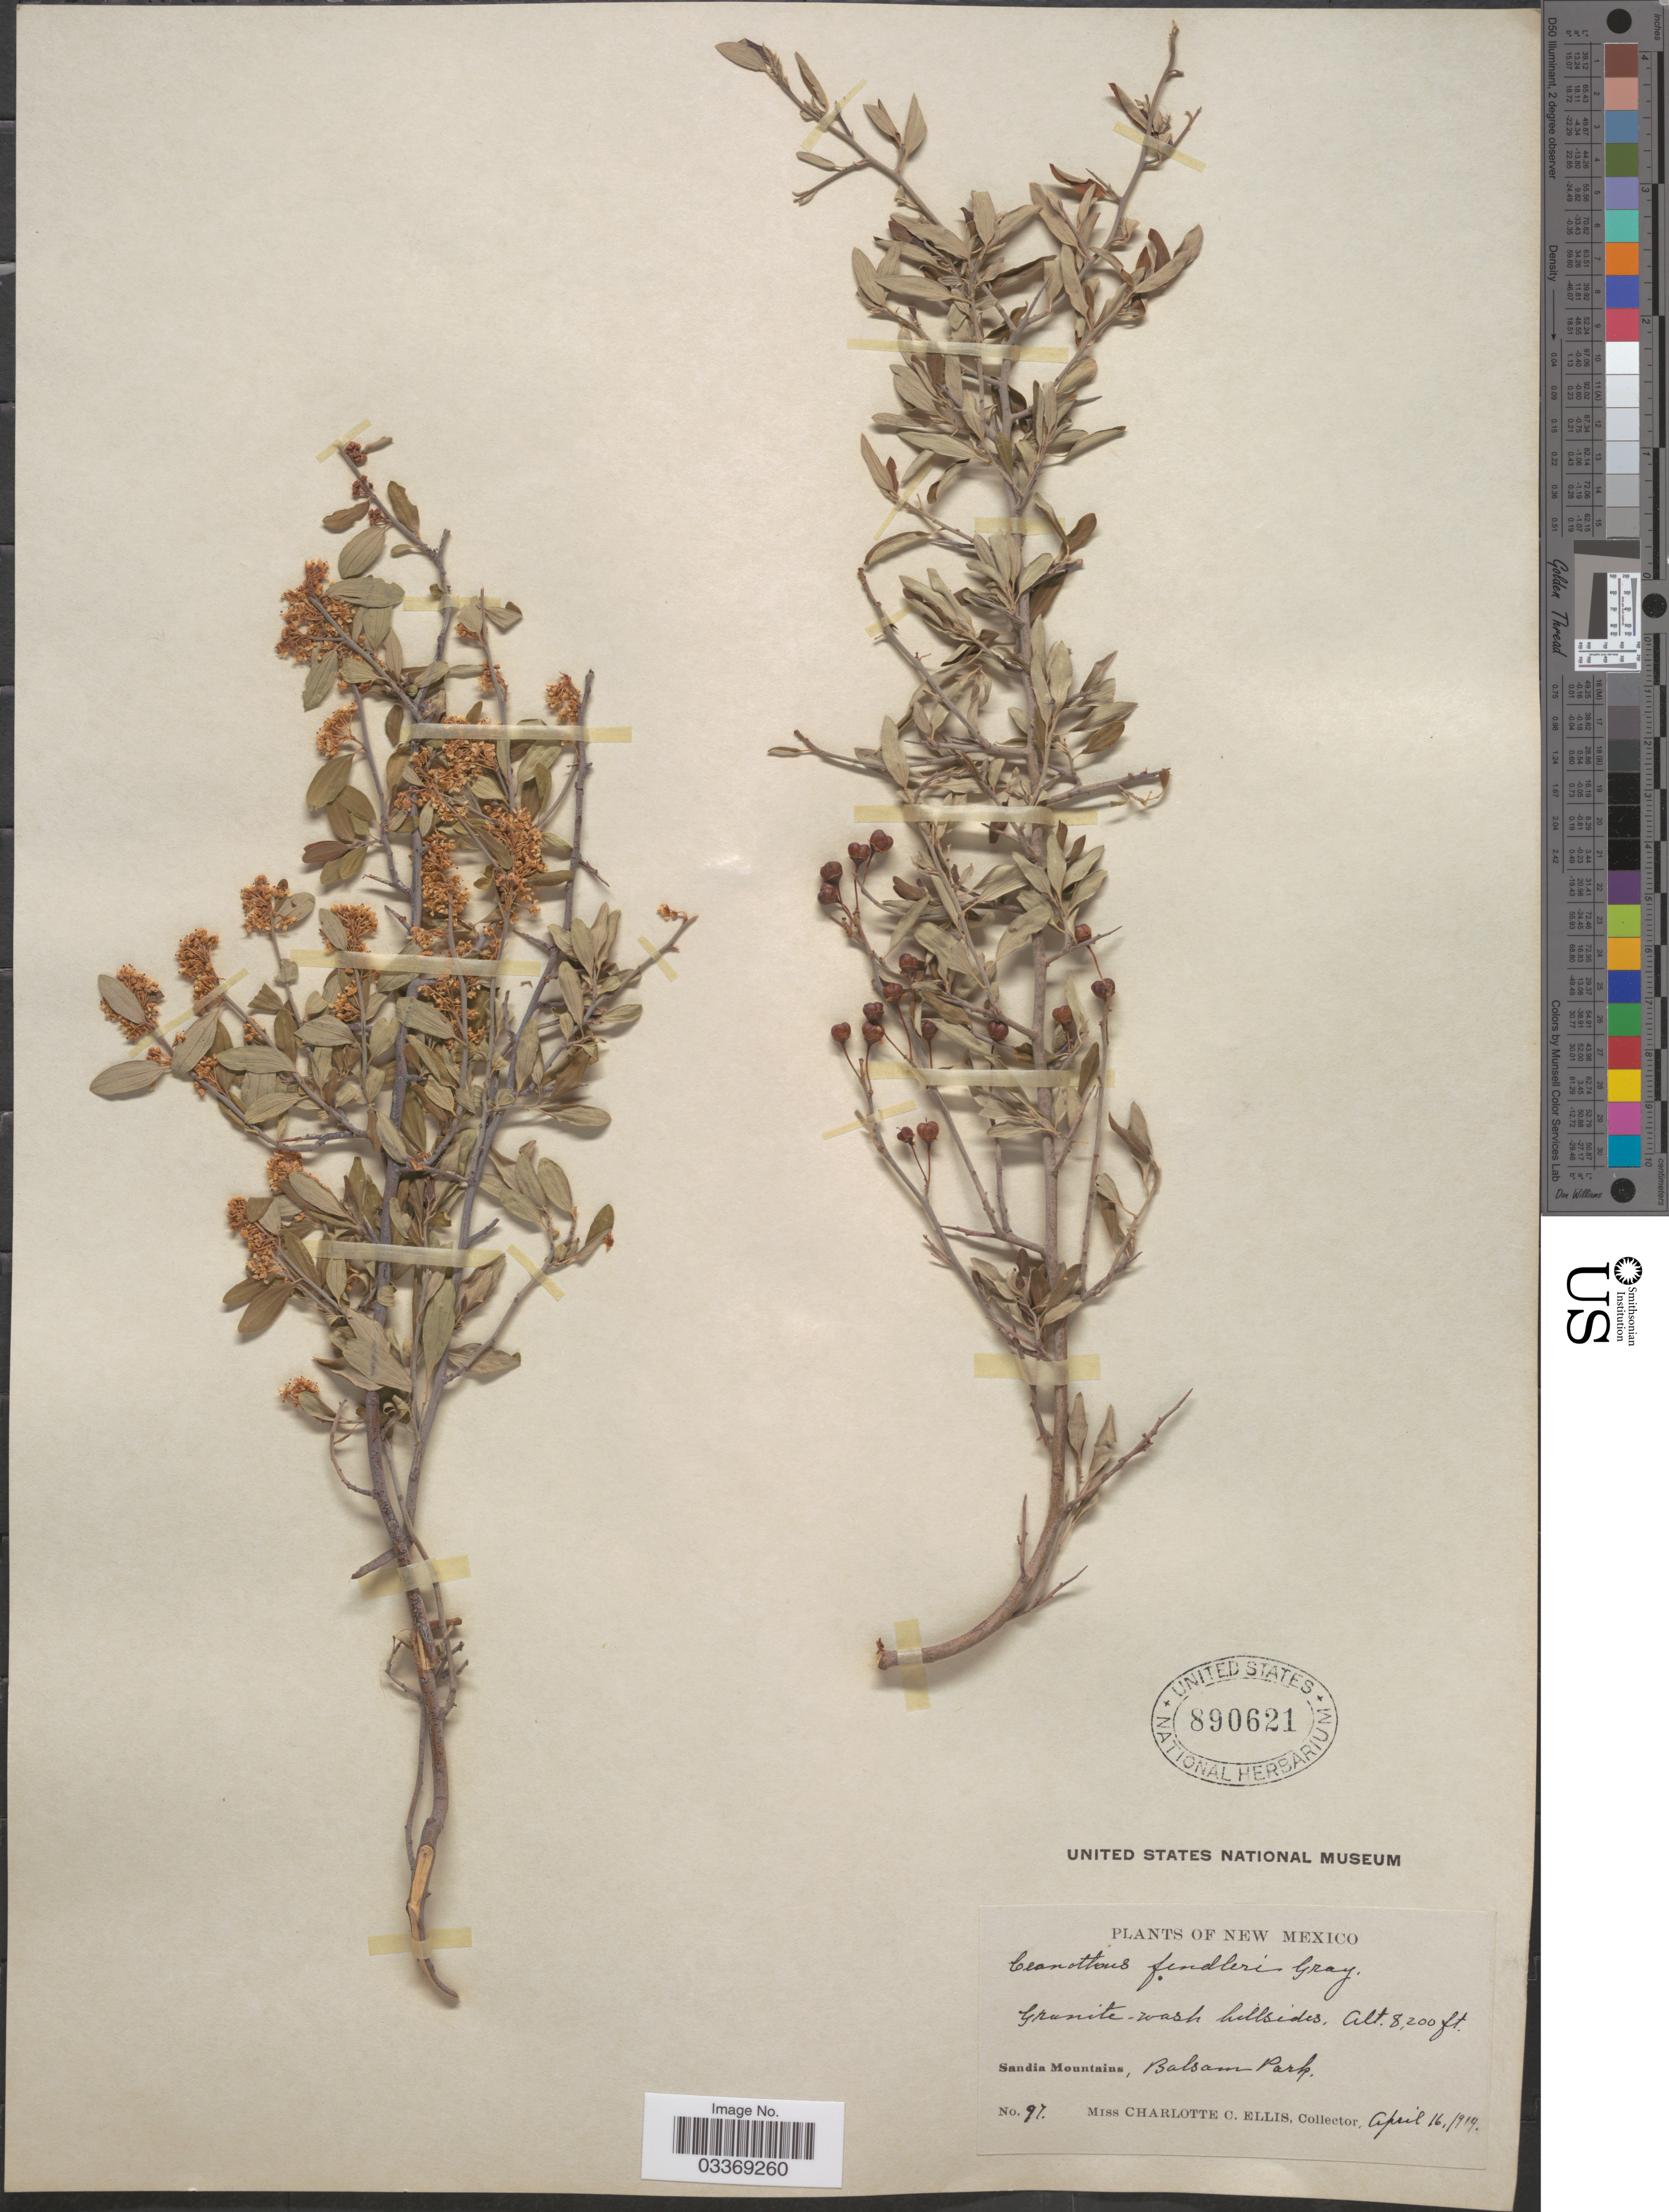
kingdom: Plantae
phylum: Tracheophyta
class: Magnoliopsida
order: Rosales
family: Rhamnaceae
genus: Ceanothus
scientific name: Ceanothus fendleri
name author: A. Gray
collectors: C. C. Ellis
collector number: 97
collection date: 1919-04-16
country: United States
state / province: New Mexico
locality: Sandia Mountains, Balsam Park.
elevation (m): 2499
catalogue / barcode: US 890621